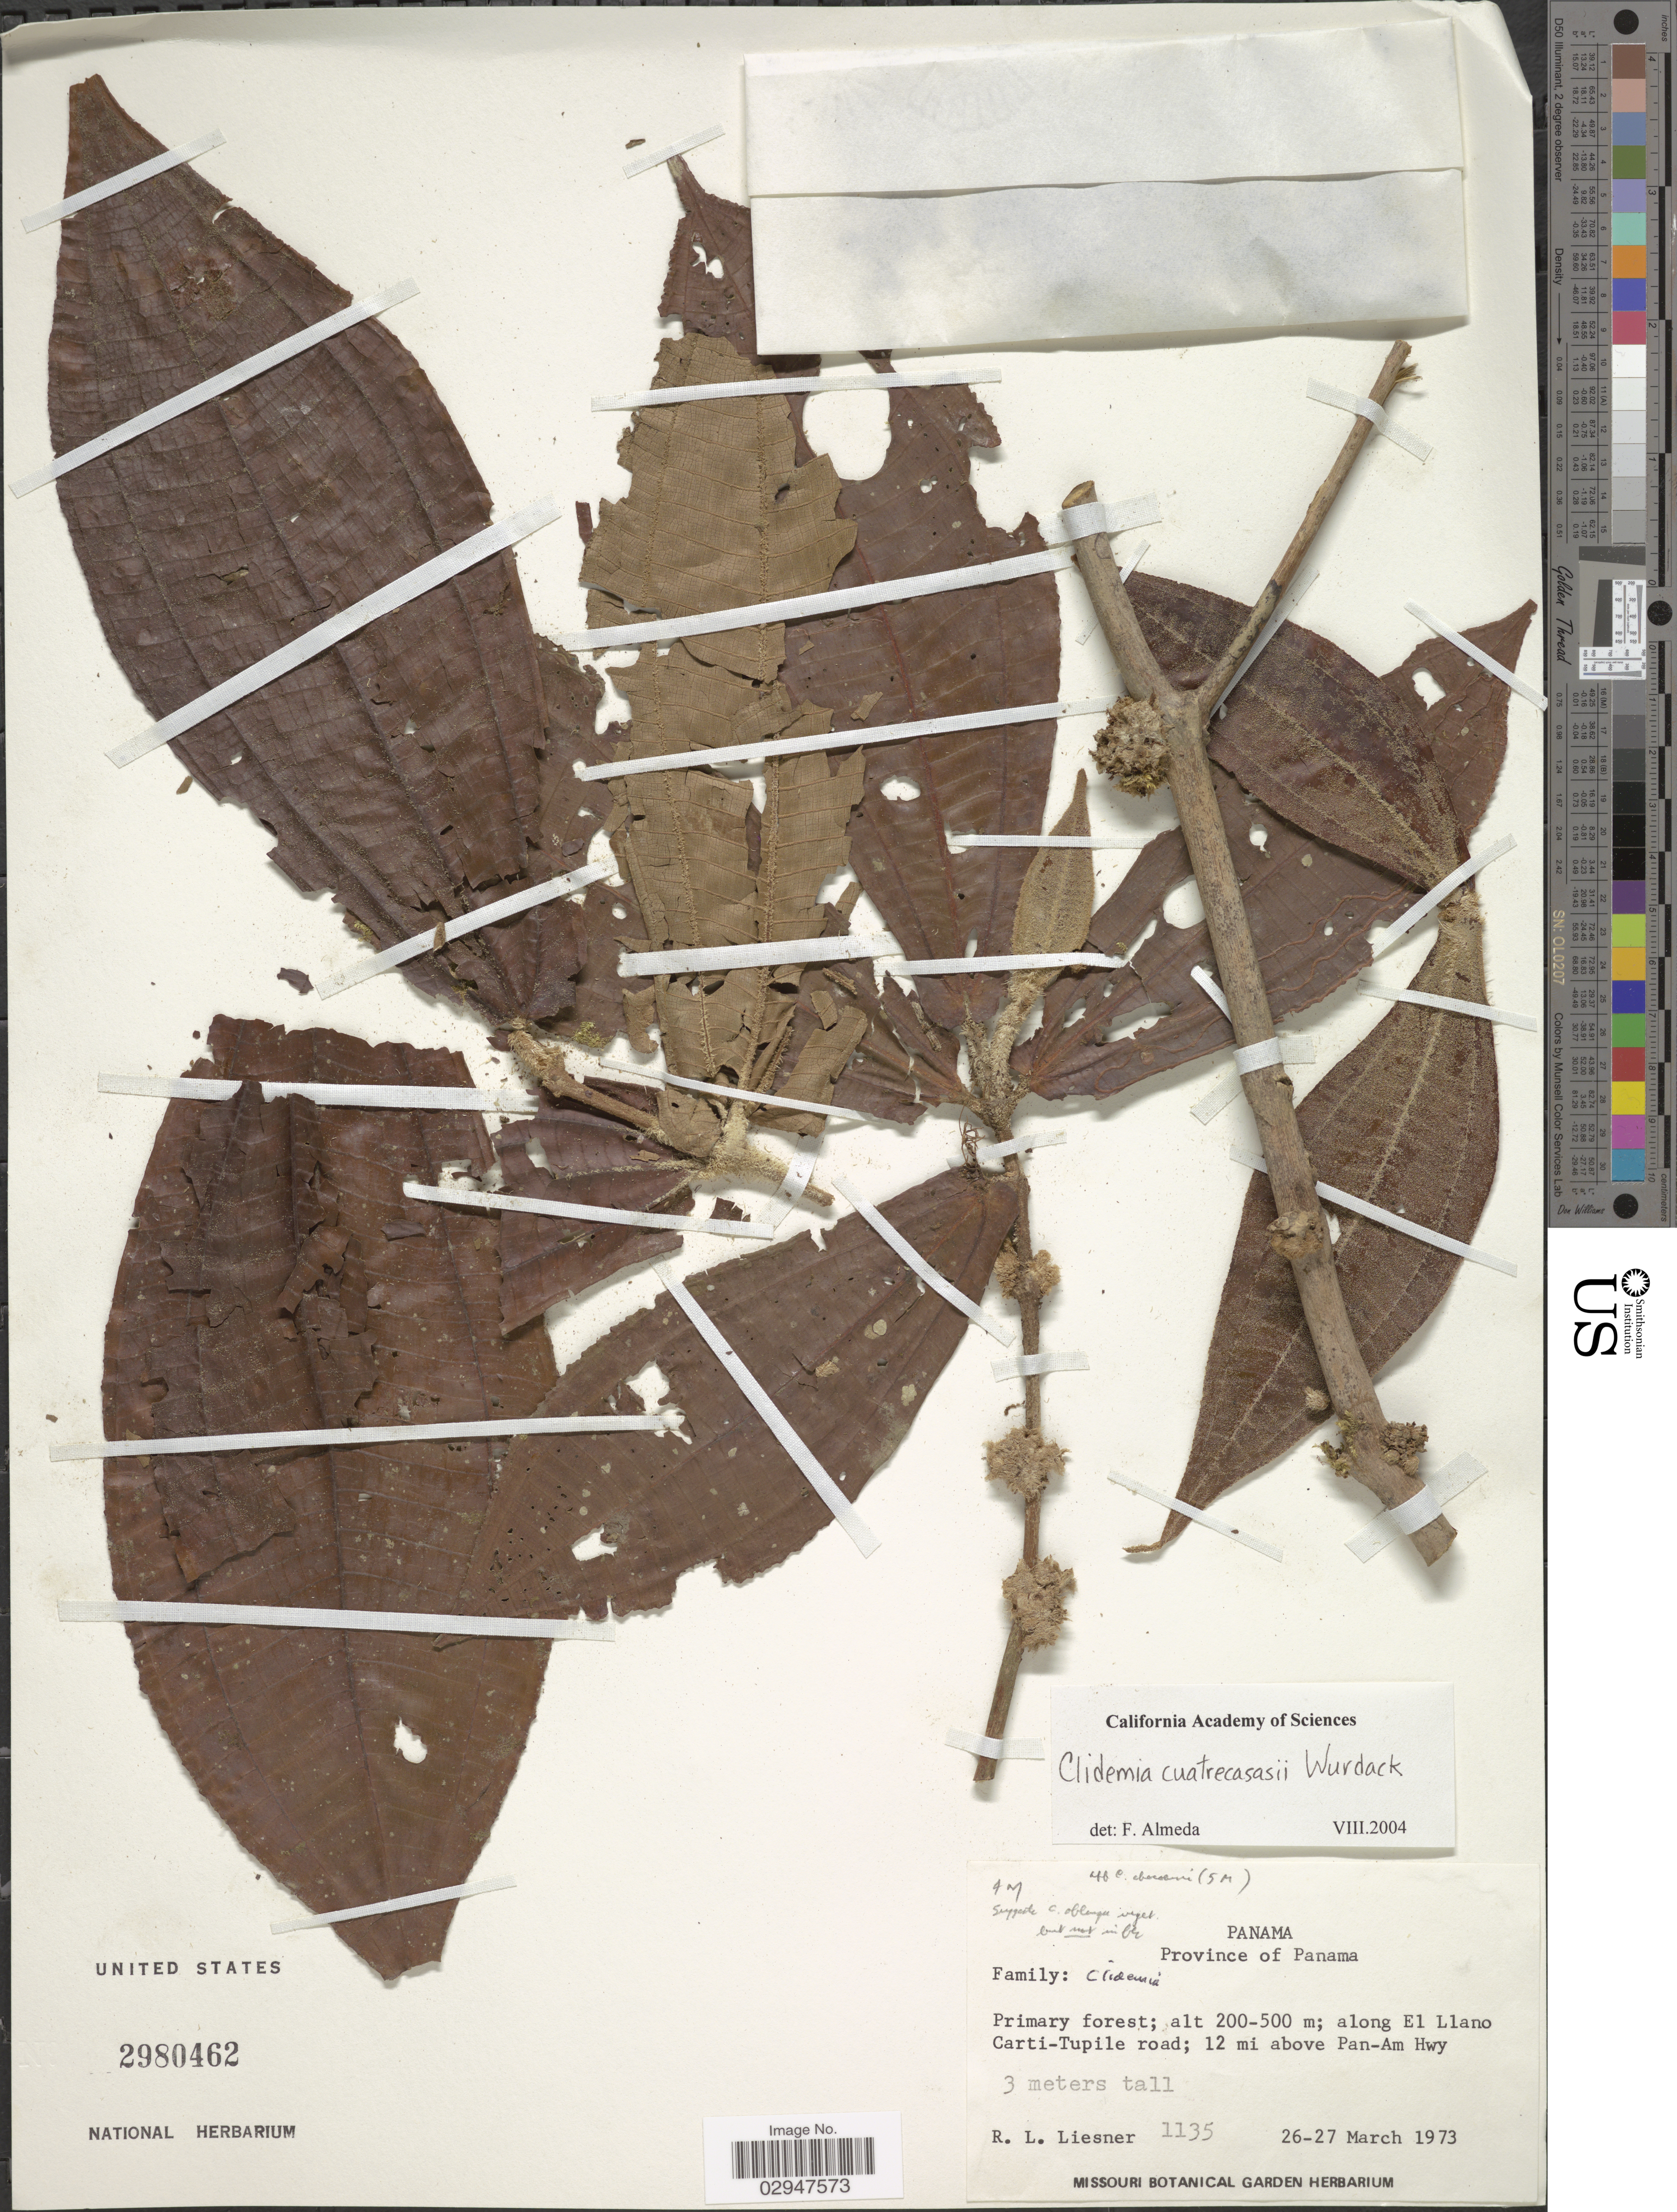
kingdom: Plantae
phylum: Tracheophyta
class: Magnoliopsida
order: Myrtales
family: Melastomataceae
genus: Clidemia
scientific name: Clidemia cuatrecasasii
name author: Wurdack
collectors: R. L. Liesner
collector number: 1135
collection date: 1973-03-26/1973-03-27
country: Panama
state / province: Panamá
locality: Along El Llano Carti-Tupile road; 12 mi above Pan-Am Hwy.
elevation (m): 200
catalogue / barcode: US 2980462